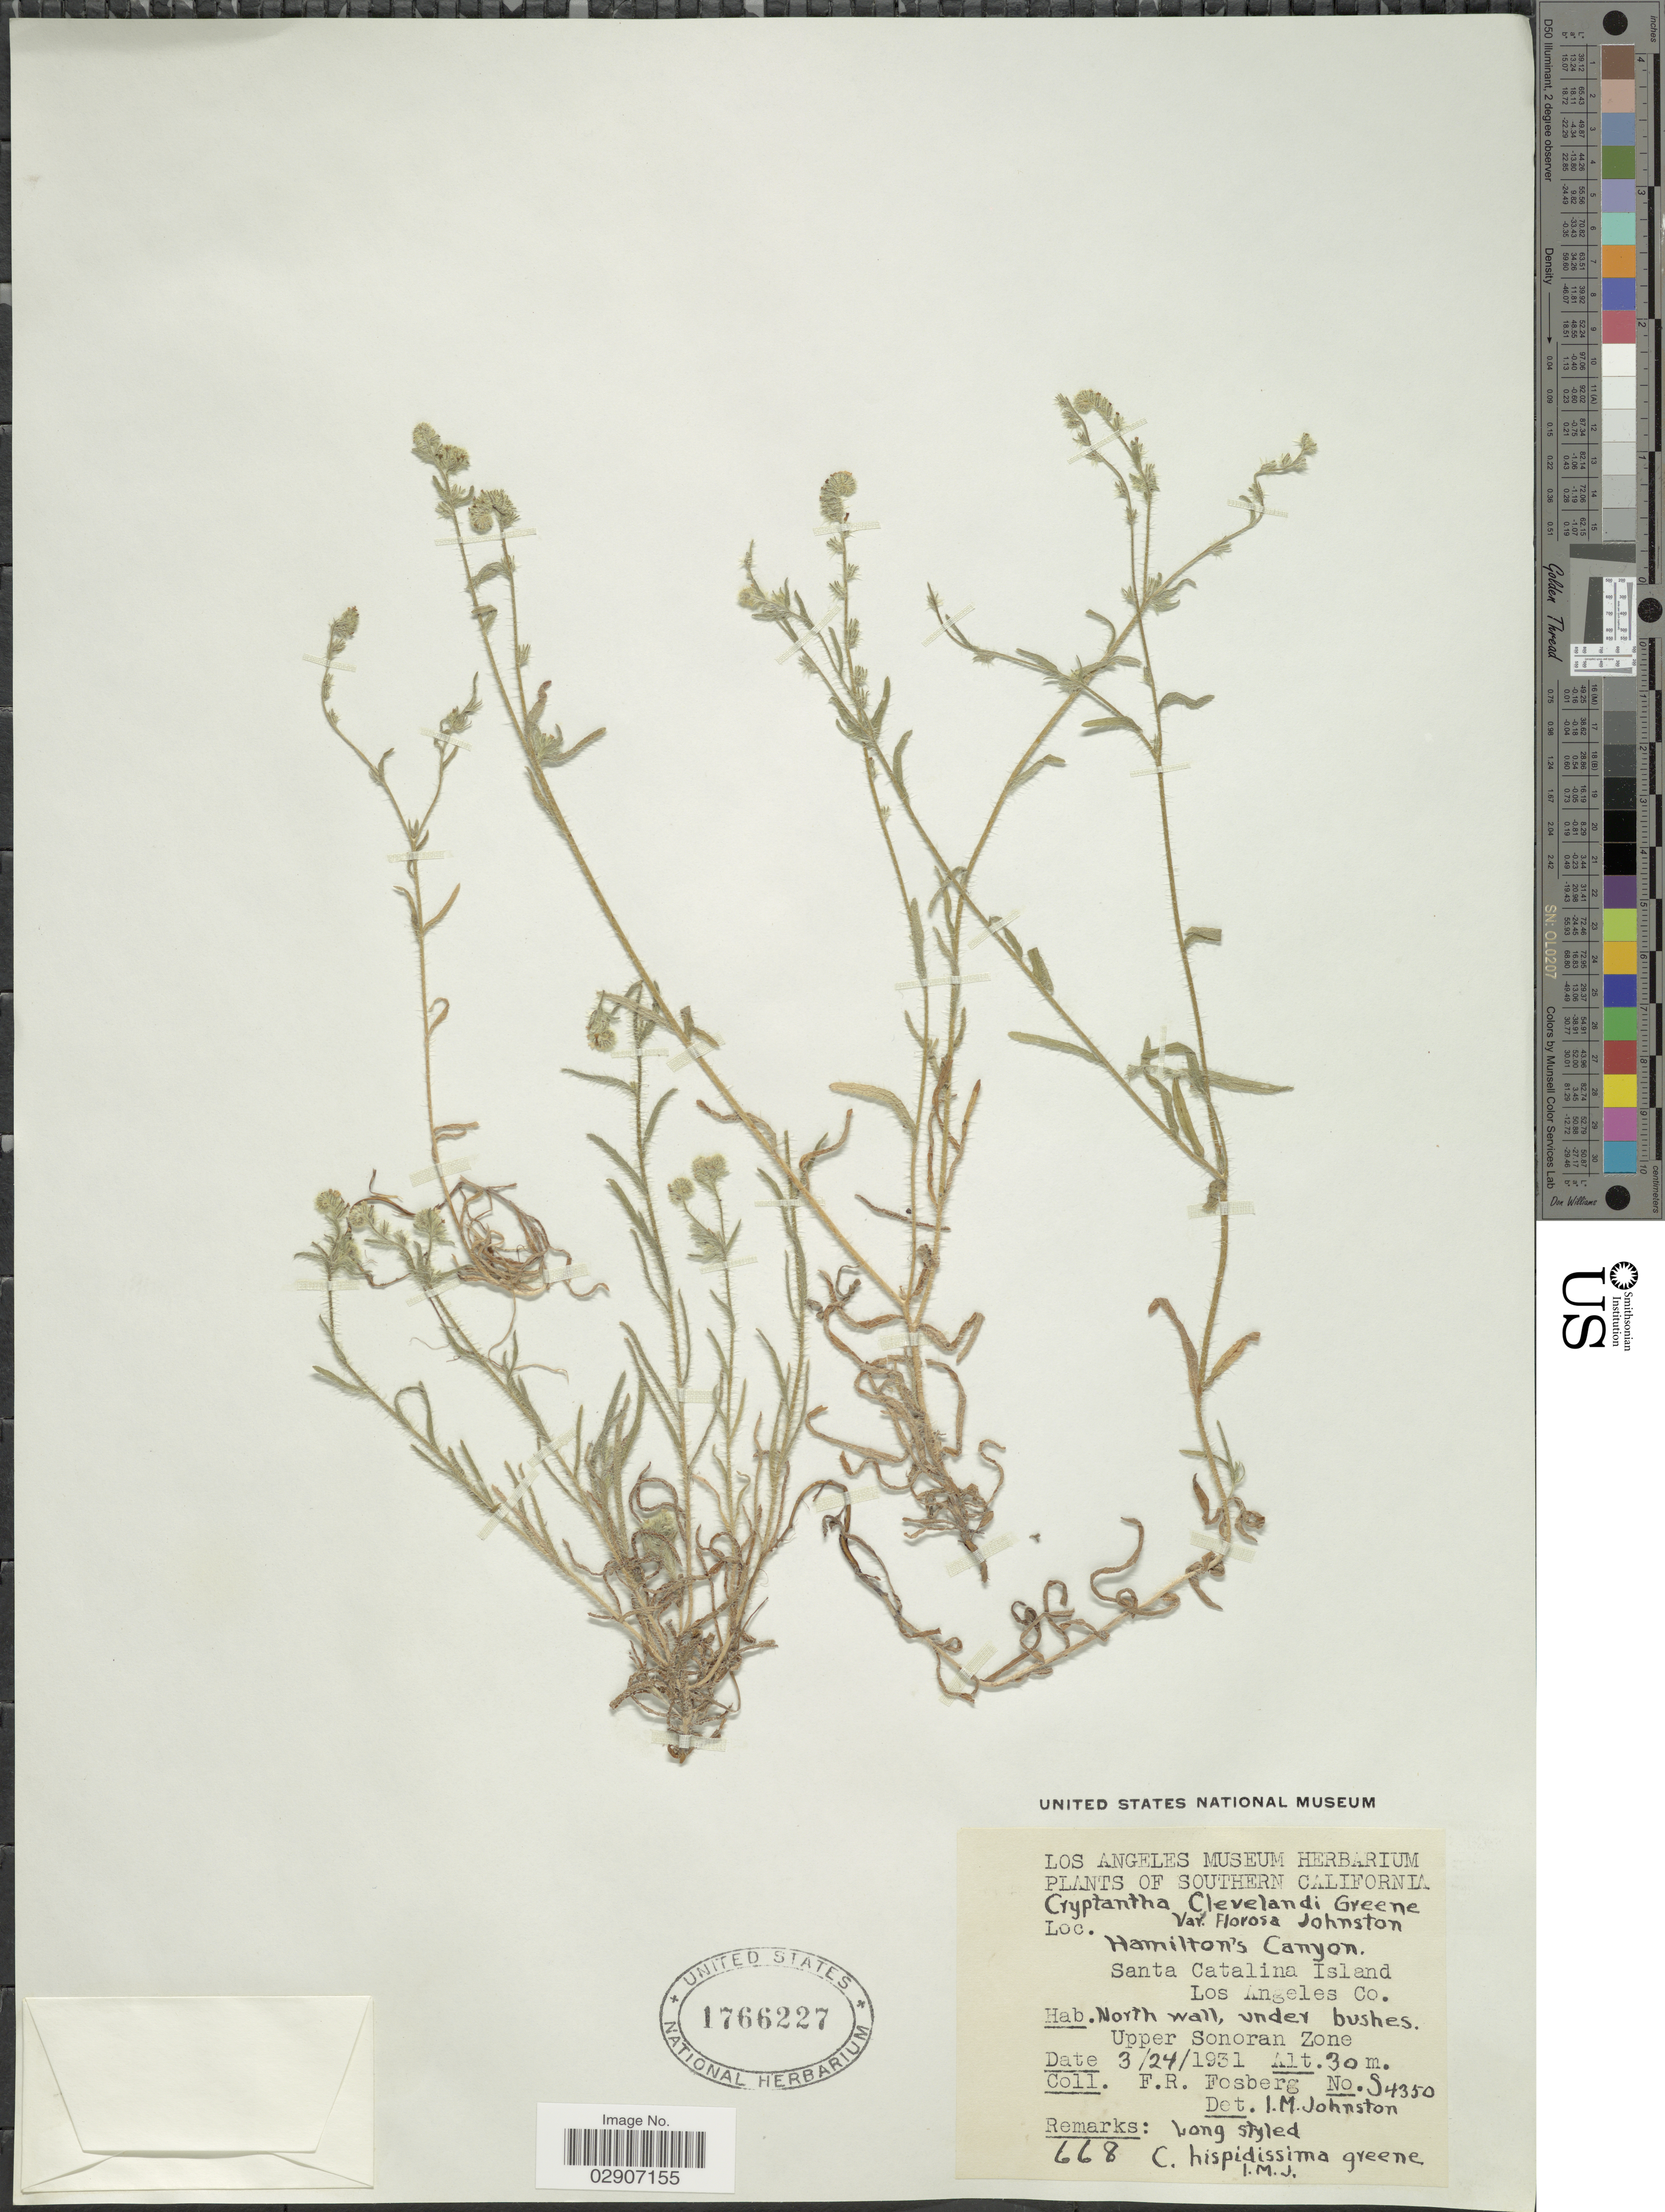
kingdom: Plantae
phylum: Tracheophyta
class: Magnoliopsida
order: Boraginales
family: Boraginaceae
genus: Cryptantha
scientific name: Cryptantha clevelandii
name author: Greene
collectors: F. R. Fosberg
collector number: S4350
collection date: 1931-03-24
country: United States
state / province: California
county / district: Los Angeles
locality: Southern California, Hamilton's Canyon. Santa Catalina Island, Los Angeles Co., Upper Sonoran Zone.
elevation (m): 30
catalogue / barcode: US 1766227